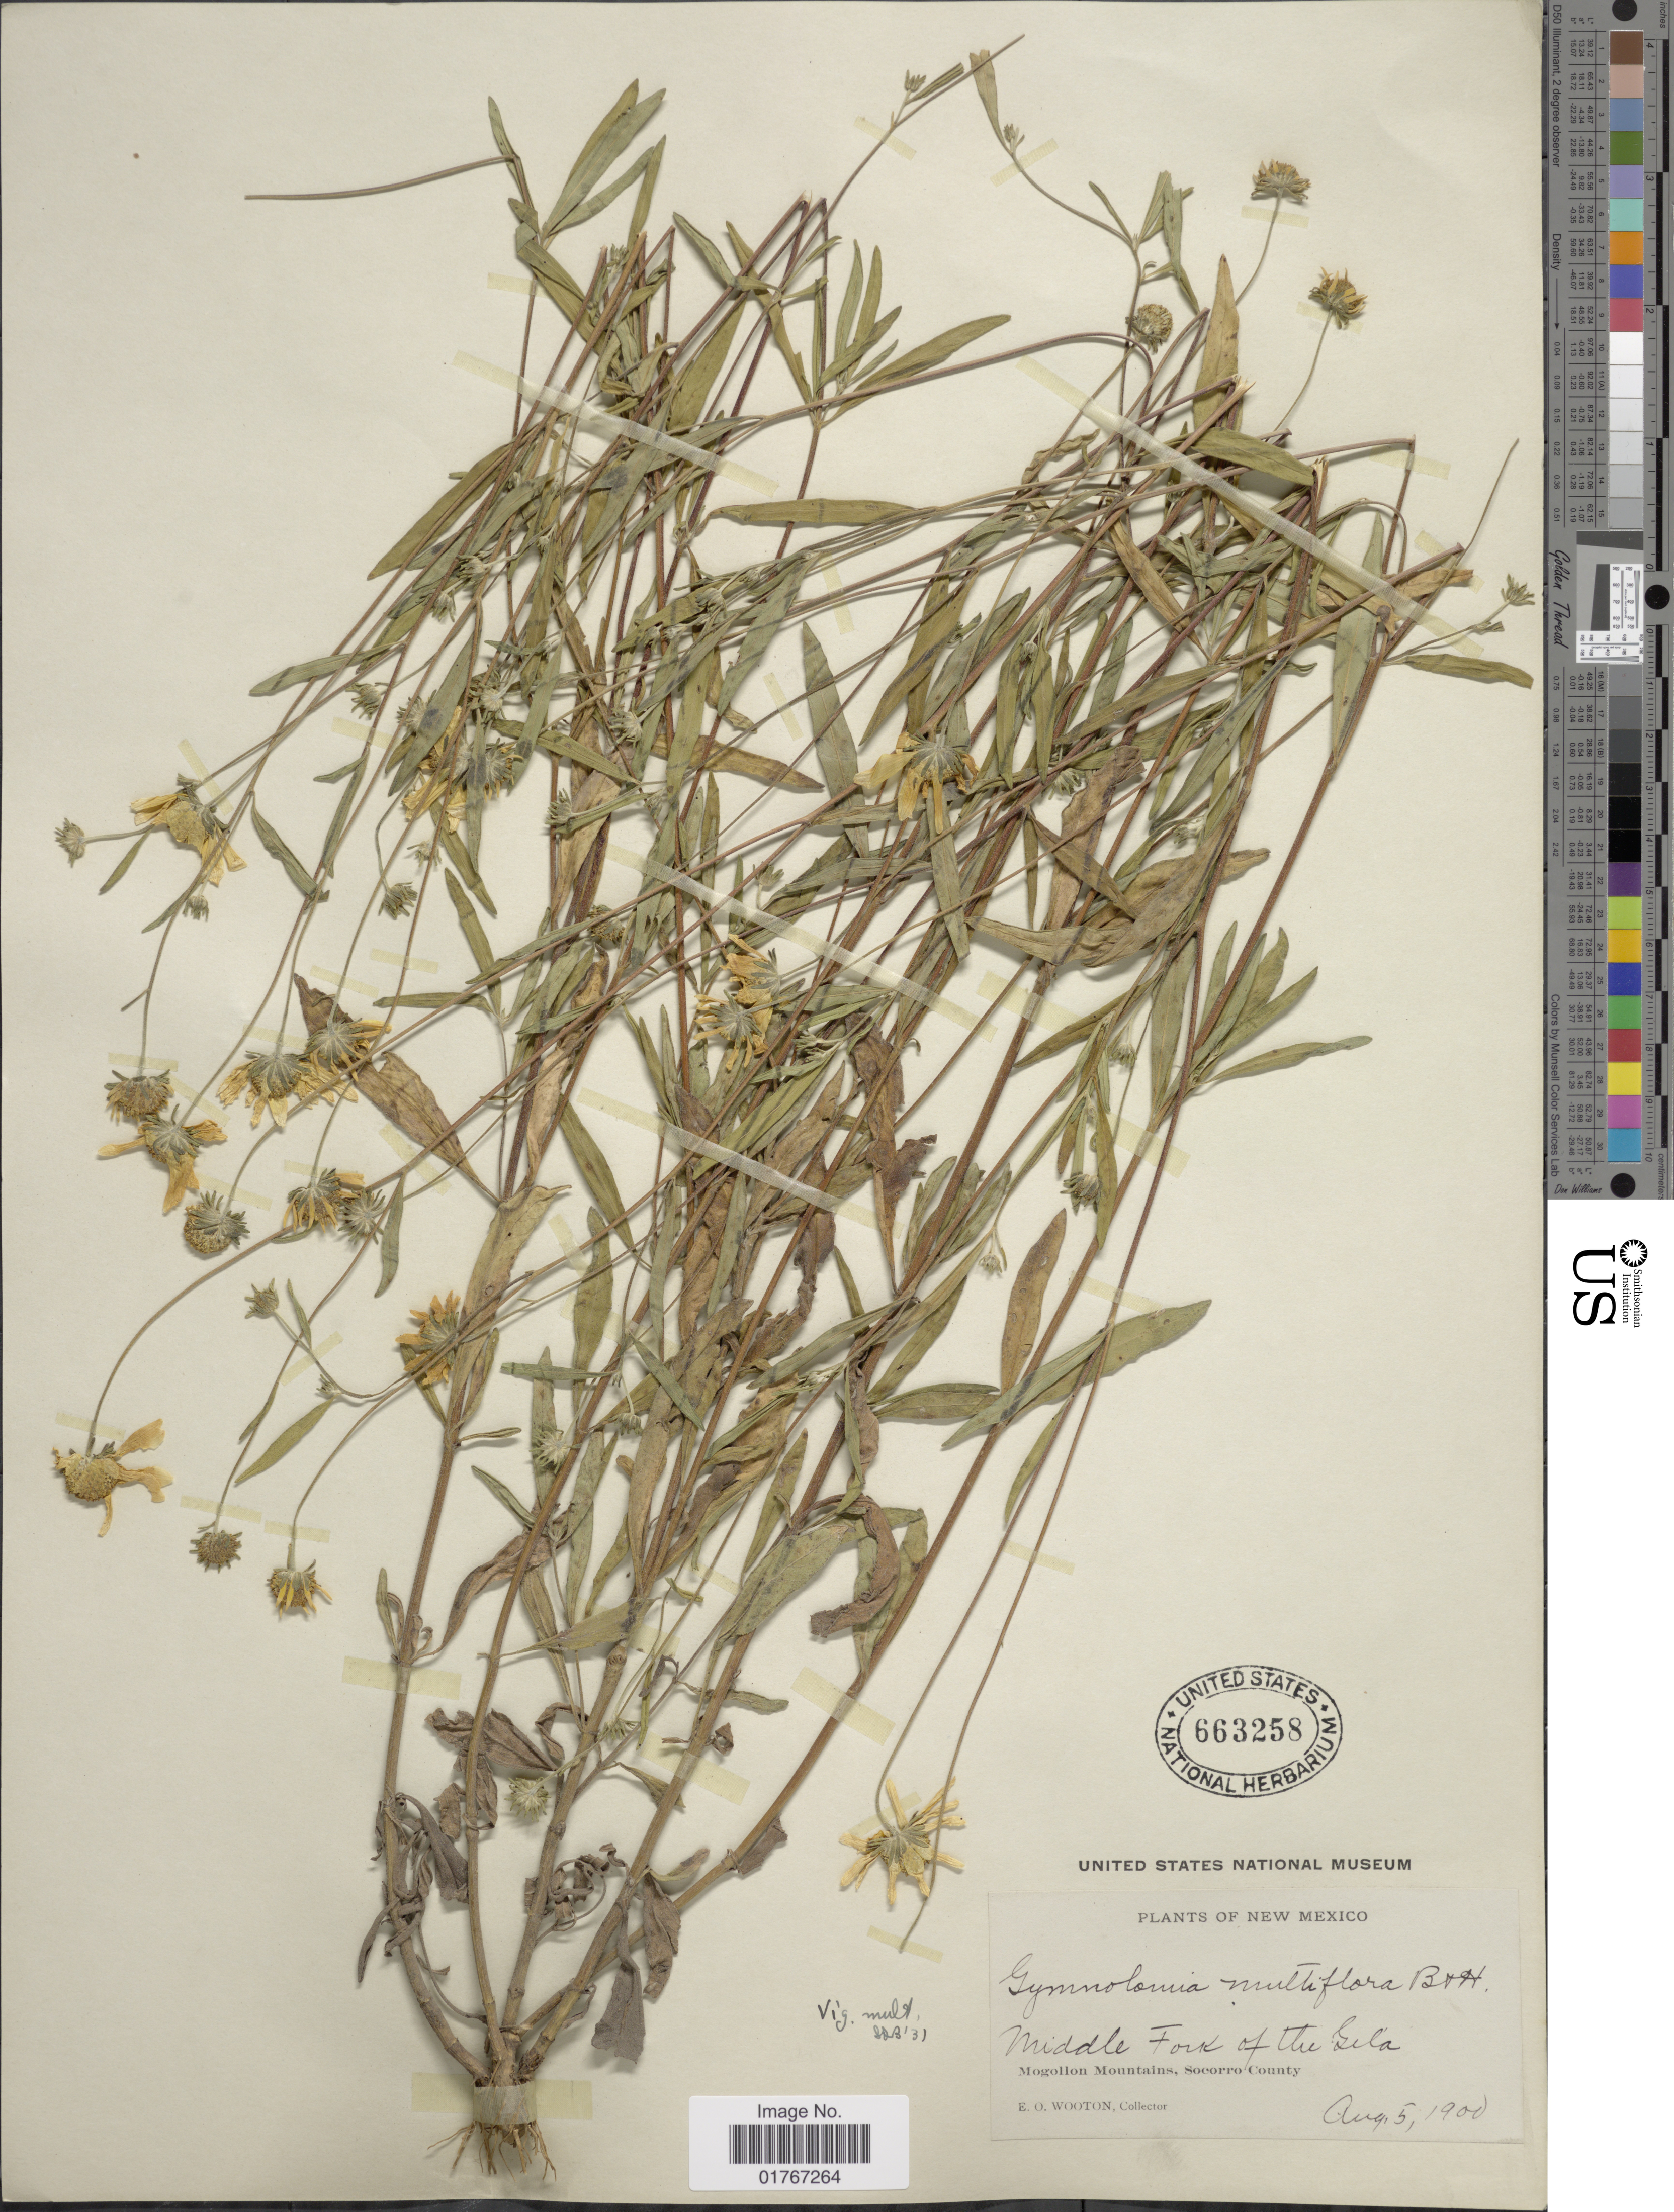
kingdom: Plantae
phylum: Tracheophyta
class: Magnoliopsida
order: Asterales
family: Asteraceae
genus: Heliomeris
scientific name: Heliomeris multiflora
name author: Nutt.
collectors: E. O. Wooton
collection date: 1900-08-05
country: United States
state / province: New Mexico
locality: Middle Fork of the Gela, Mogollon Mountains, Socorro County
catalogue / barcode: US 663258